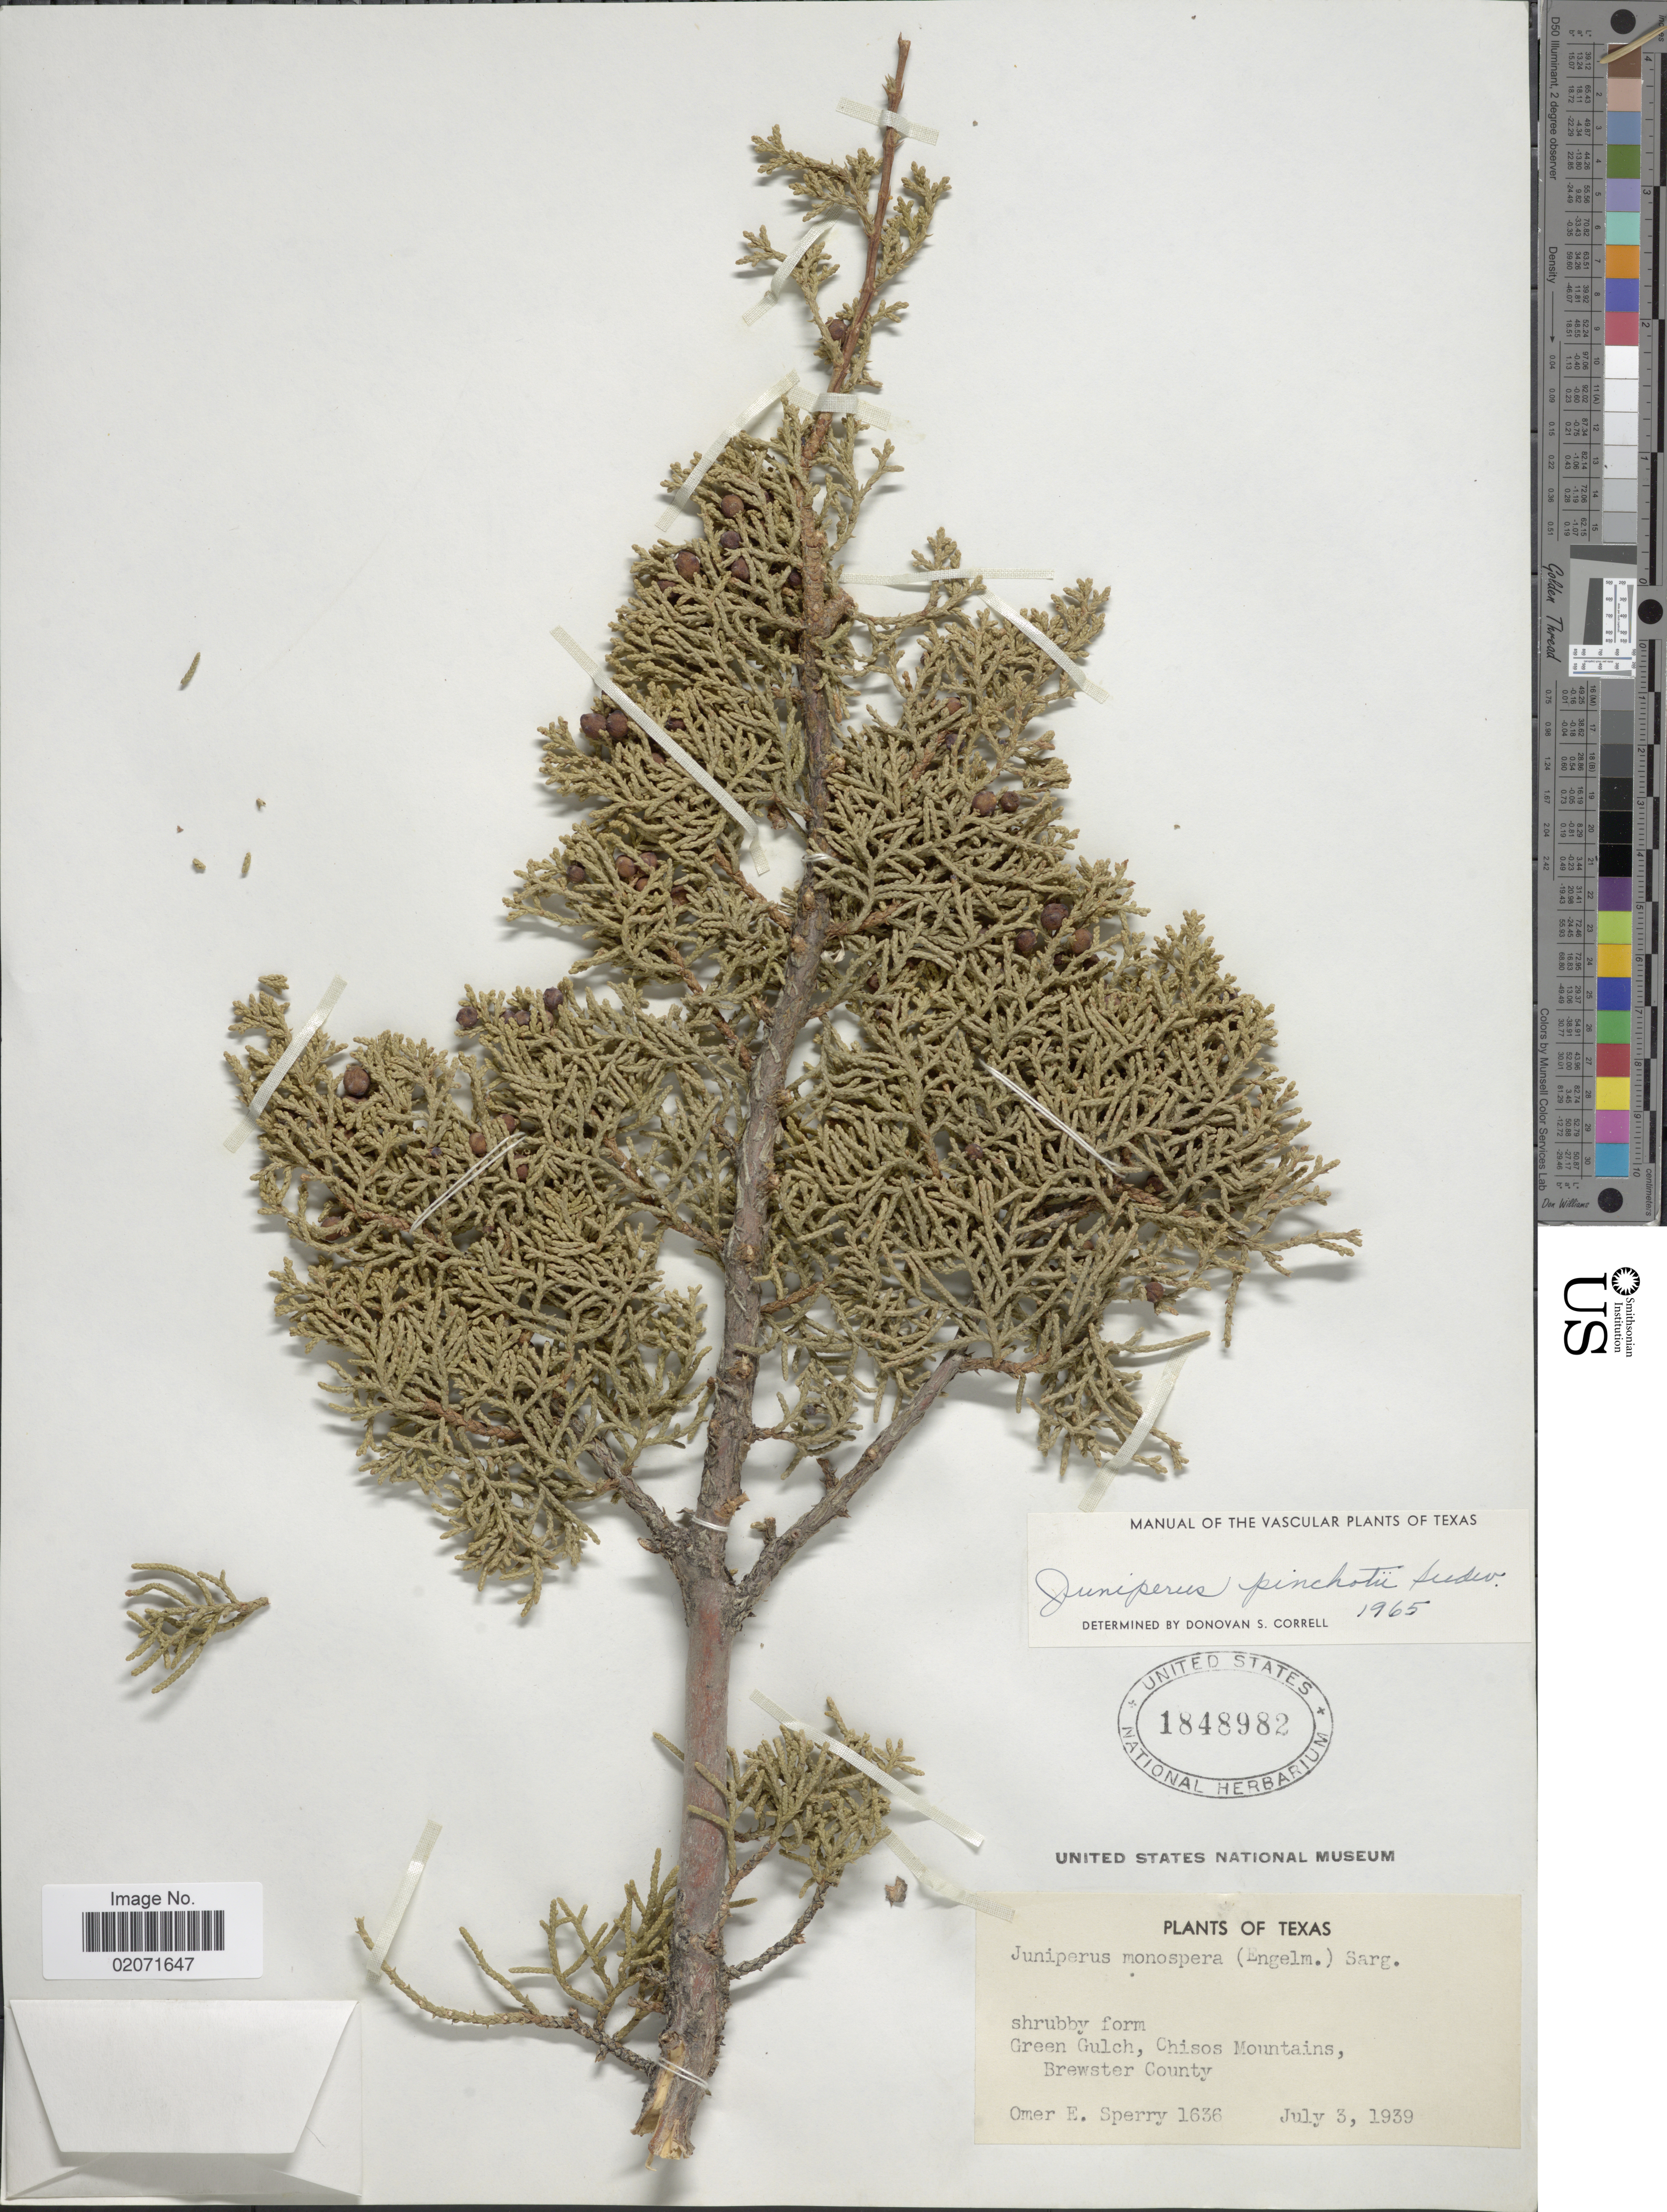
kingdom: Plantae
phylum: Tracheophyta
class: Pinopsida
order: Pinales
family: Cupressaceae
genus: Juniperus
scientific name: Juniperus pinchotii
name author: Sudw.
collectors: O. E. Sperry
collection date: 1939-07-03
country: United States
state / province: Texas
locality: Green Gulch, Chisos Mountains, Brewster County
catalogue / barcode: US 1848982